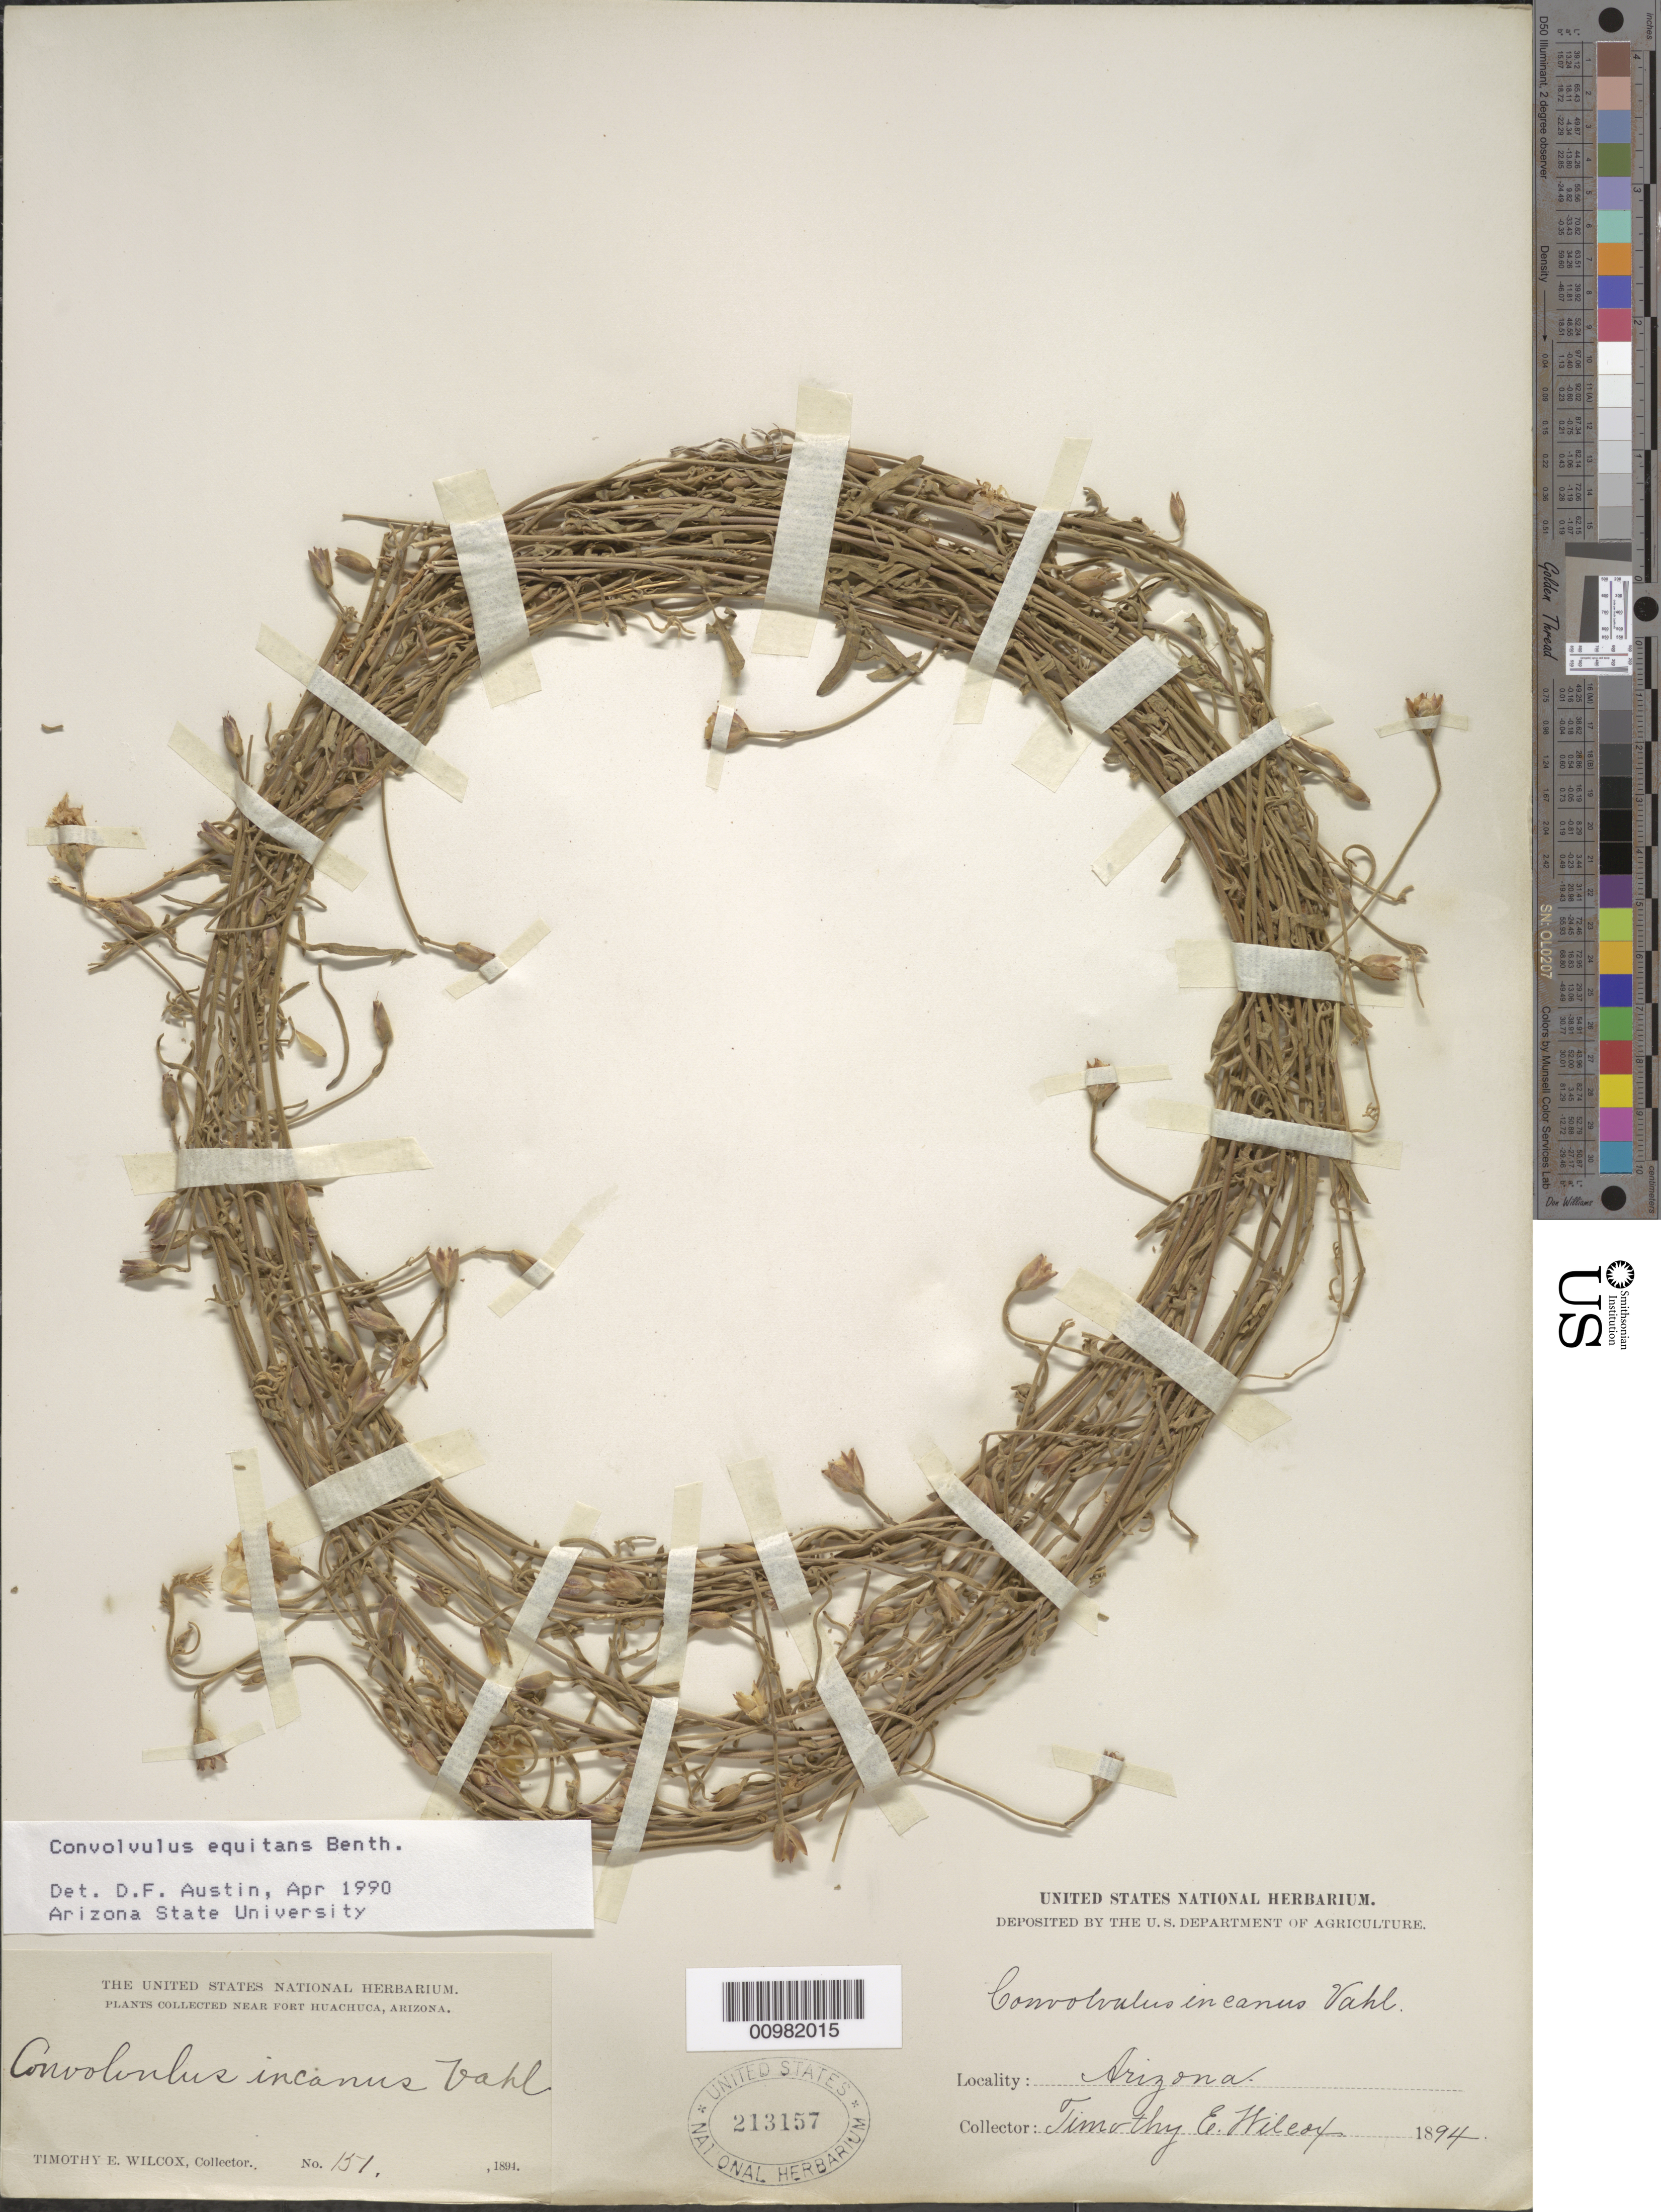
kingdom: Plantae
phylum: Tracheophyta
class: Magnoliopsida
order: Solanales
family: Convolvulaceae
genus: Convolvulus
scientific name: Convolvulus equitans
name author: Benth.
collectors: T. E. Wilcox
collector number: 151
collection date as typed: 1894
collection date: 1894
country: United States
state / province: Arizona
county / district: Cochise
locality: near Ft. Huachuca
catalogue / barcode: US 213157